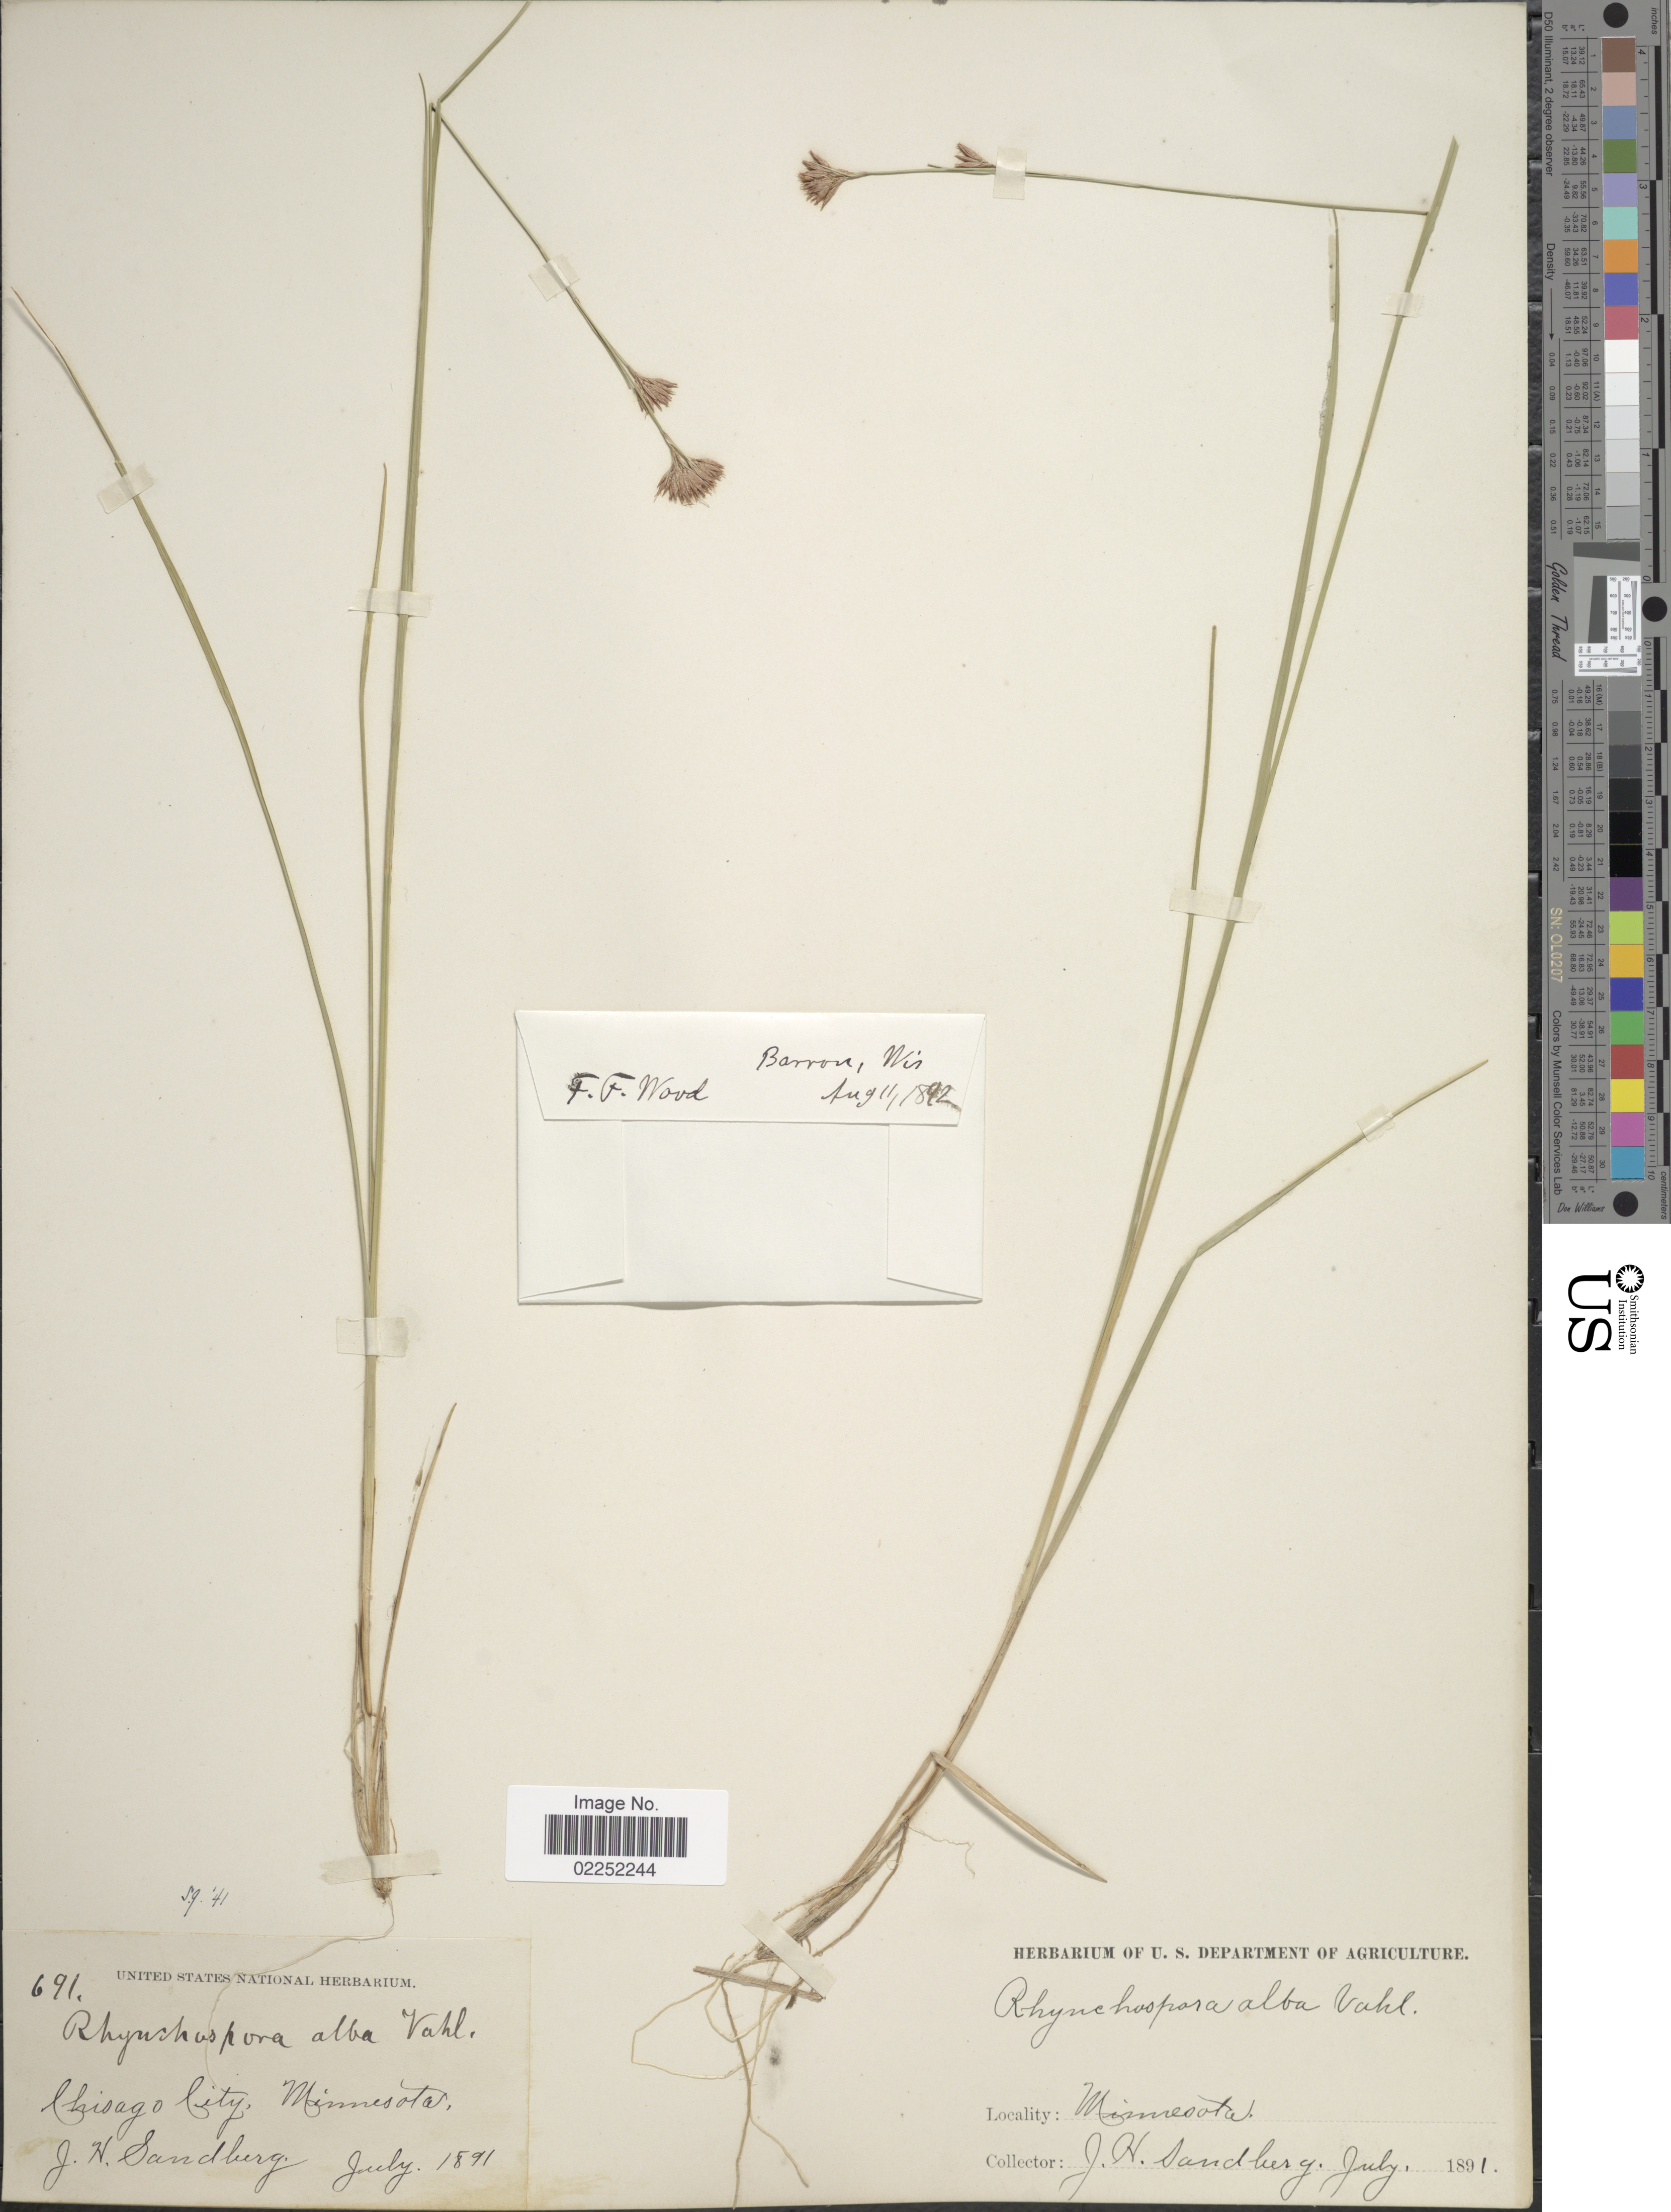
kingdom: Plantae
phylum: Tracheophyta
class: Liliopsida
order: Poales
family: Cyperaceae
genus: Rhynchospora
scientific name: Rhynchospora alba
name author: (L.) Vahl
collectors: J. H. Sandberg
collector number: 691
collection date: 1891-07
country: United States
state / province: Minnesota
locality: Chicago City